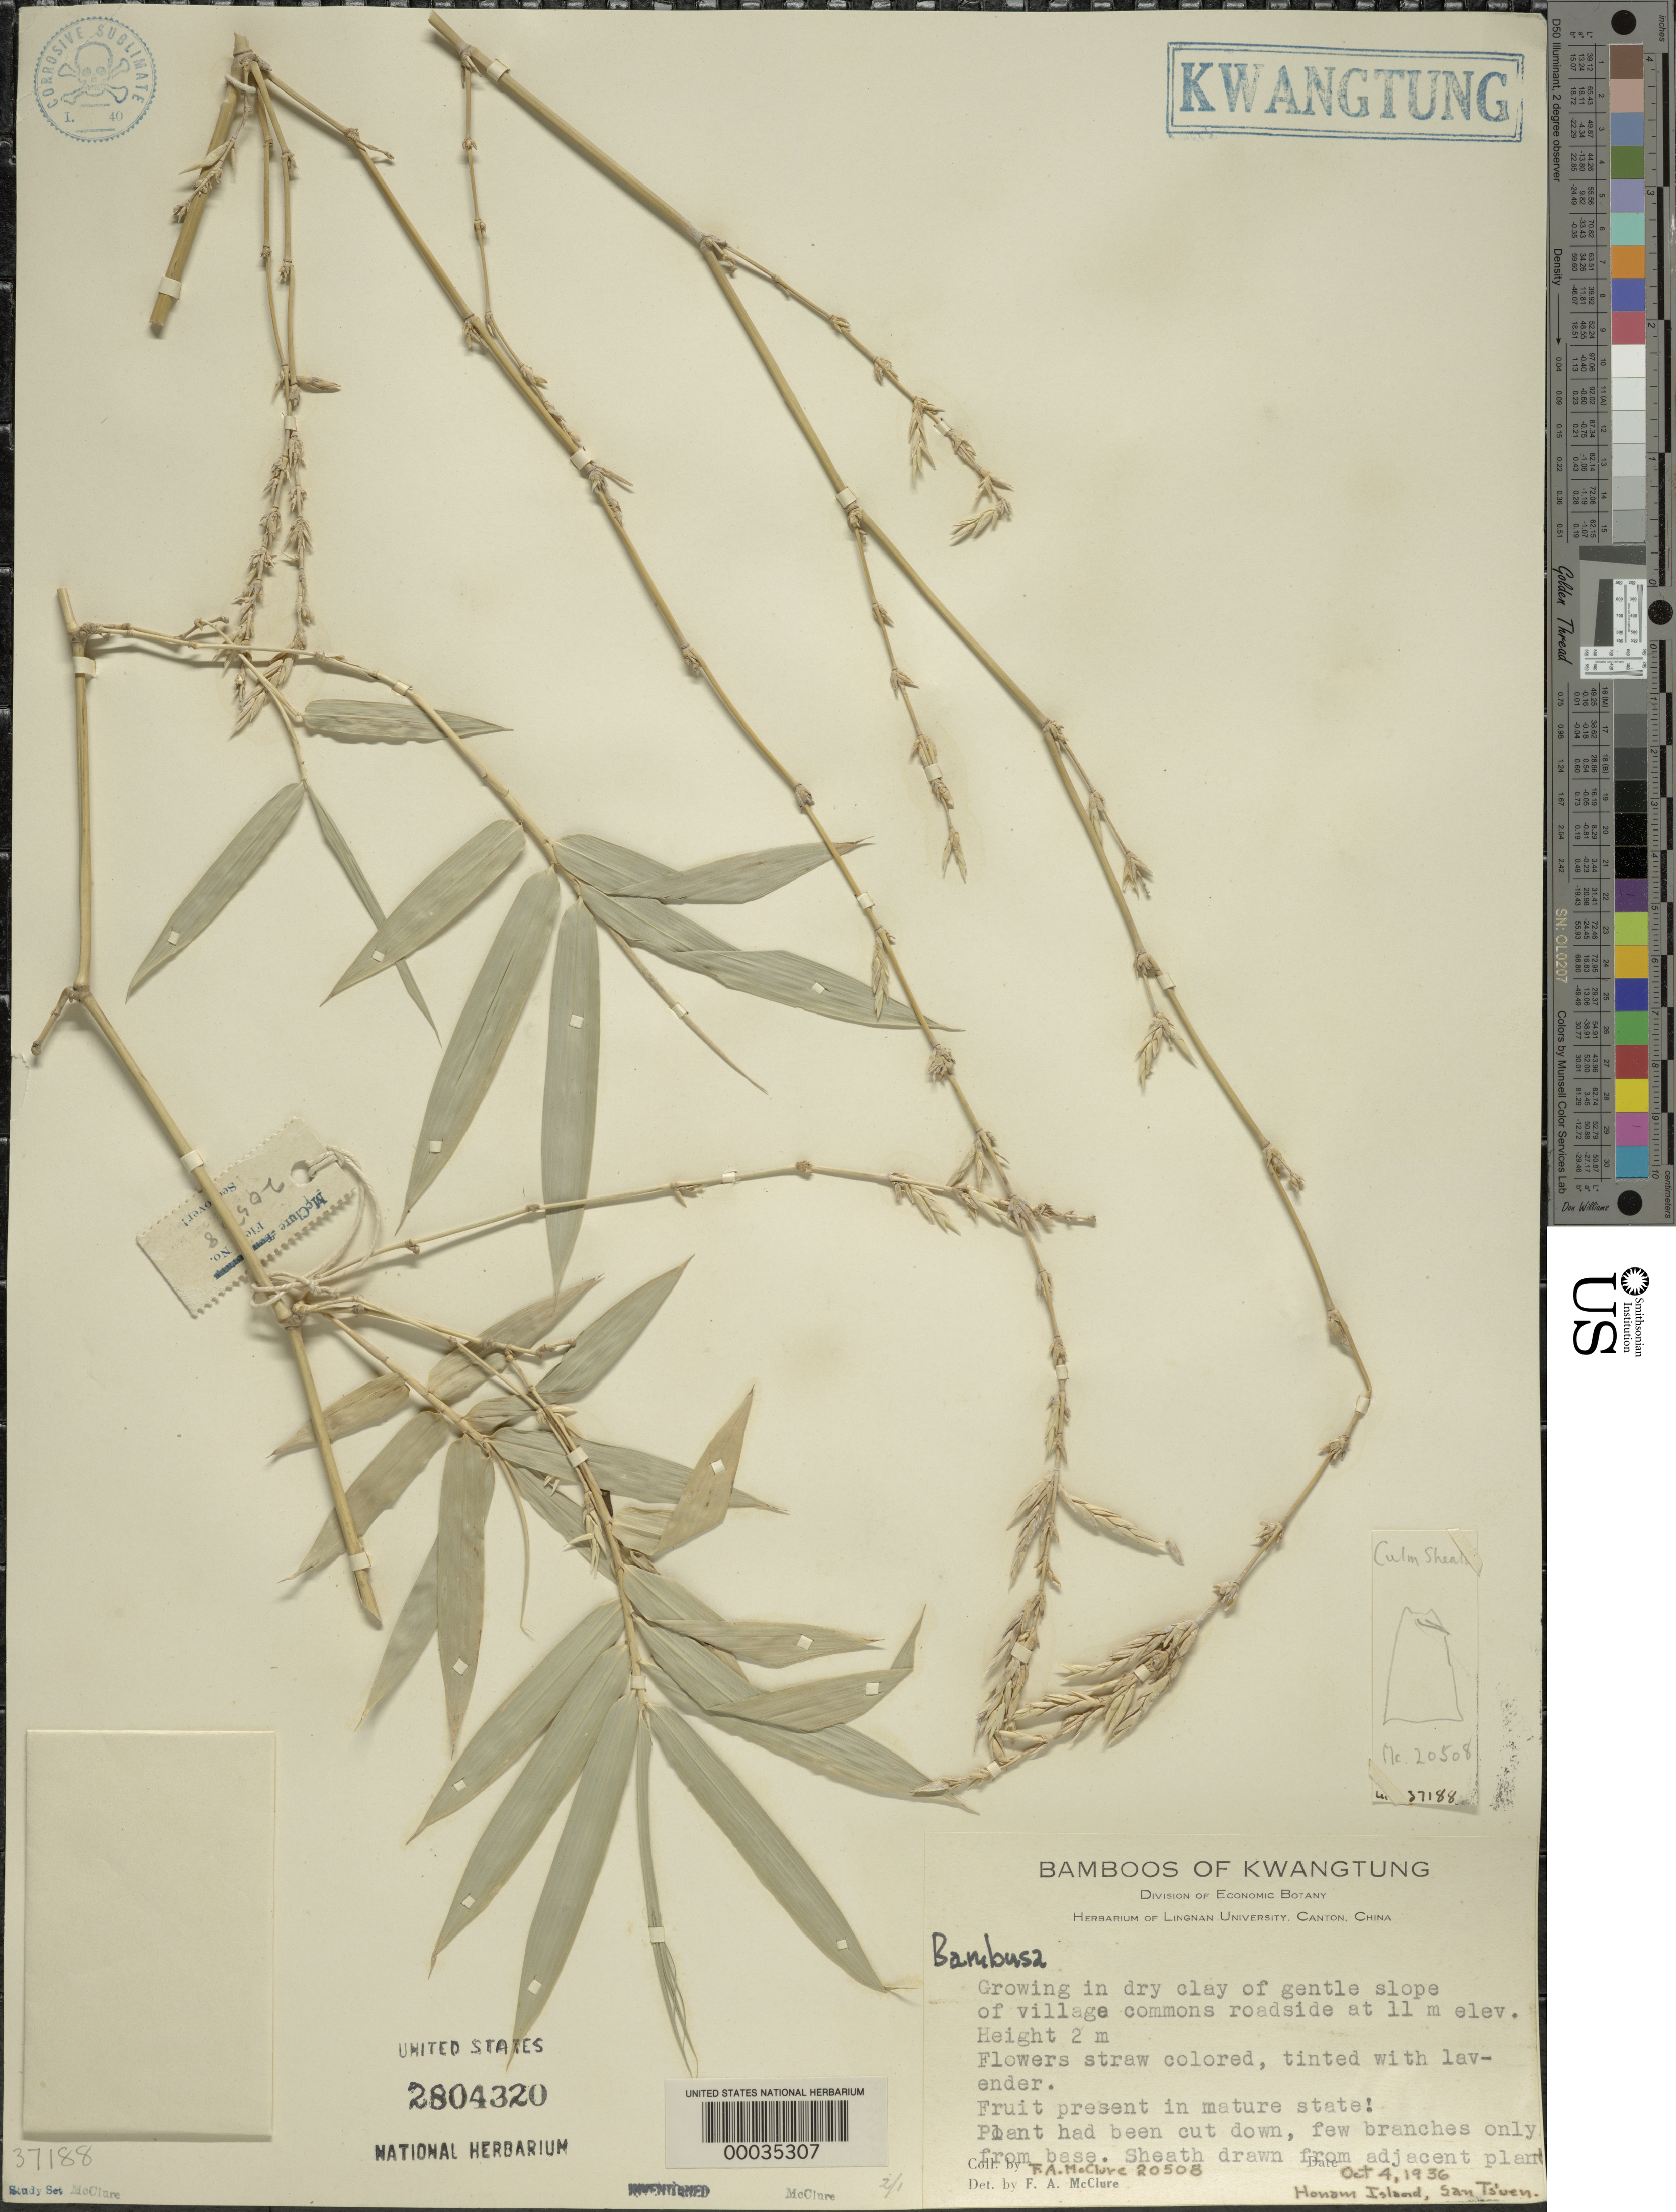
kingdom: Plantae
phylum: Tracheophyta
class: Liliopsida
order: Poales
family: Poaceae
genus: Bambusa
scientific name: Bambusa sp.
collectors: F. A. McClure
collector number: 20508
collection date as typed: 04 Oct 1936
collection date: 1936-10-04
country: China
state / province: Guangdong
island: Honam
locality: Honam i, san ts'uen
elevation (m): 11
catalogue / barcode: US 2804320